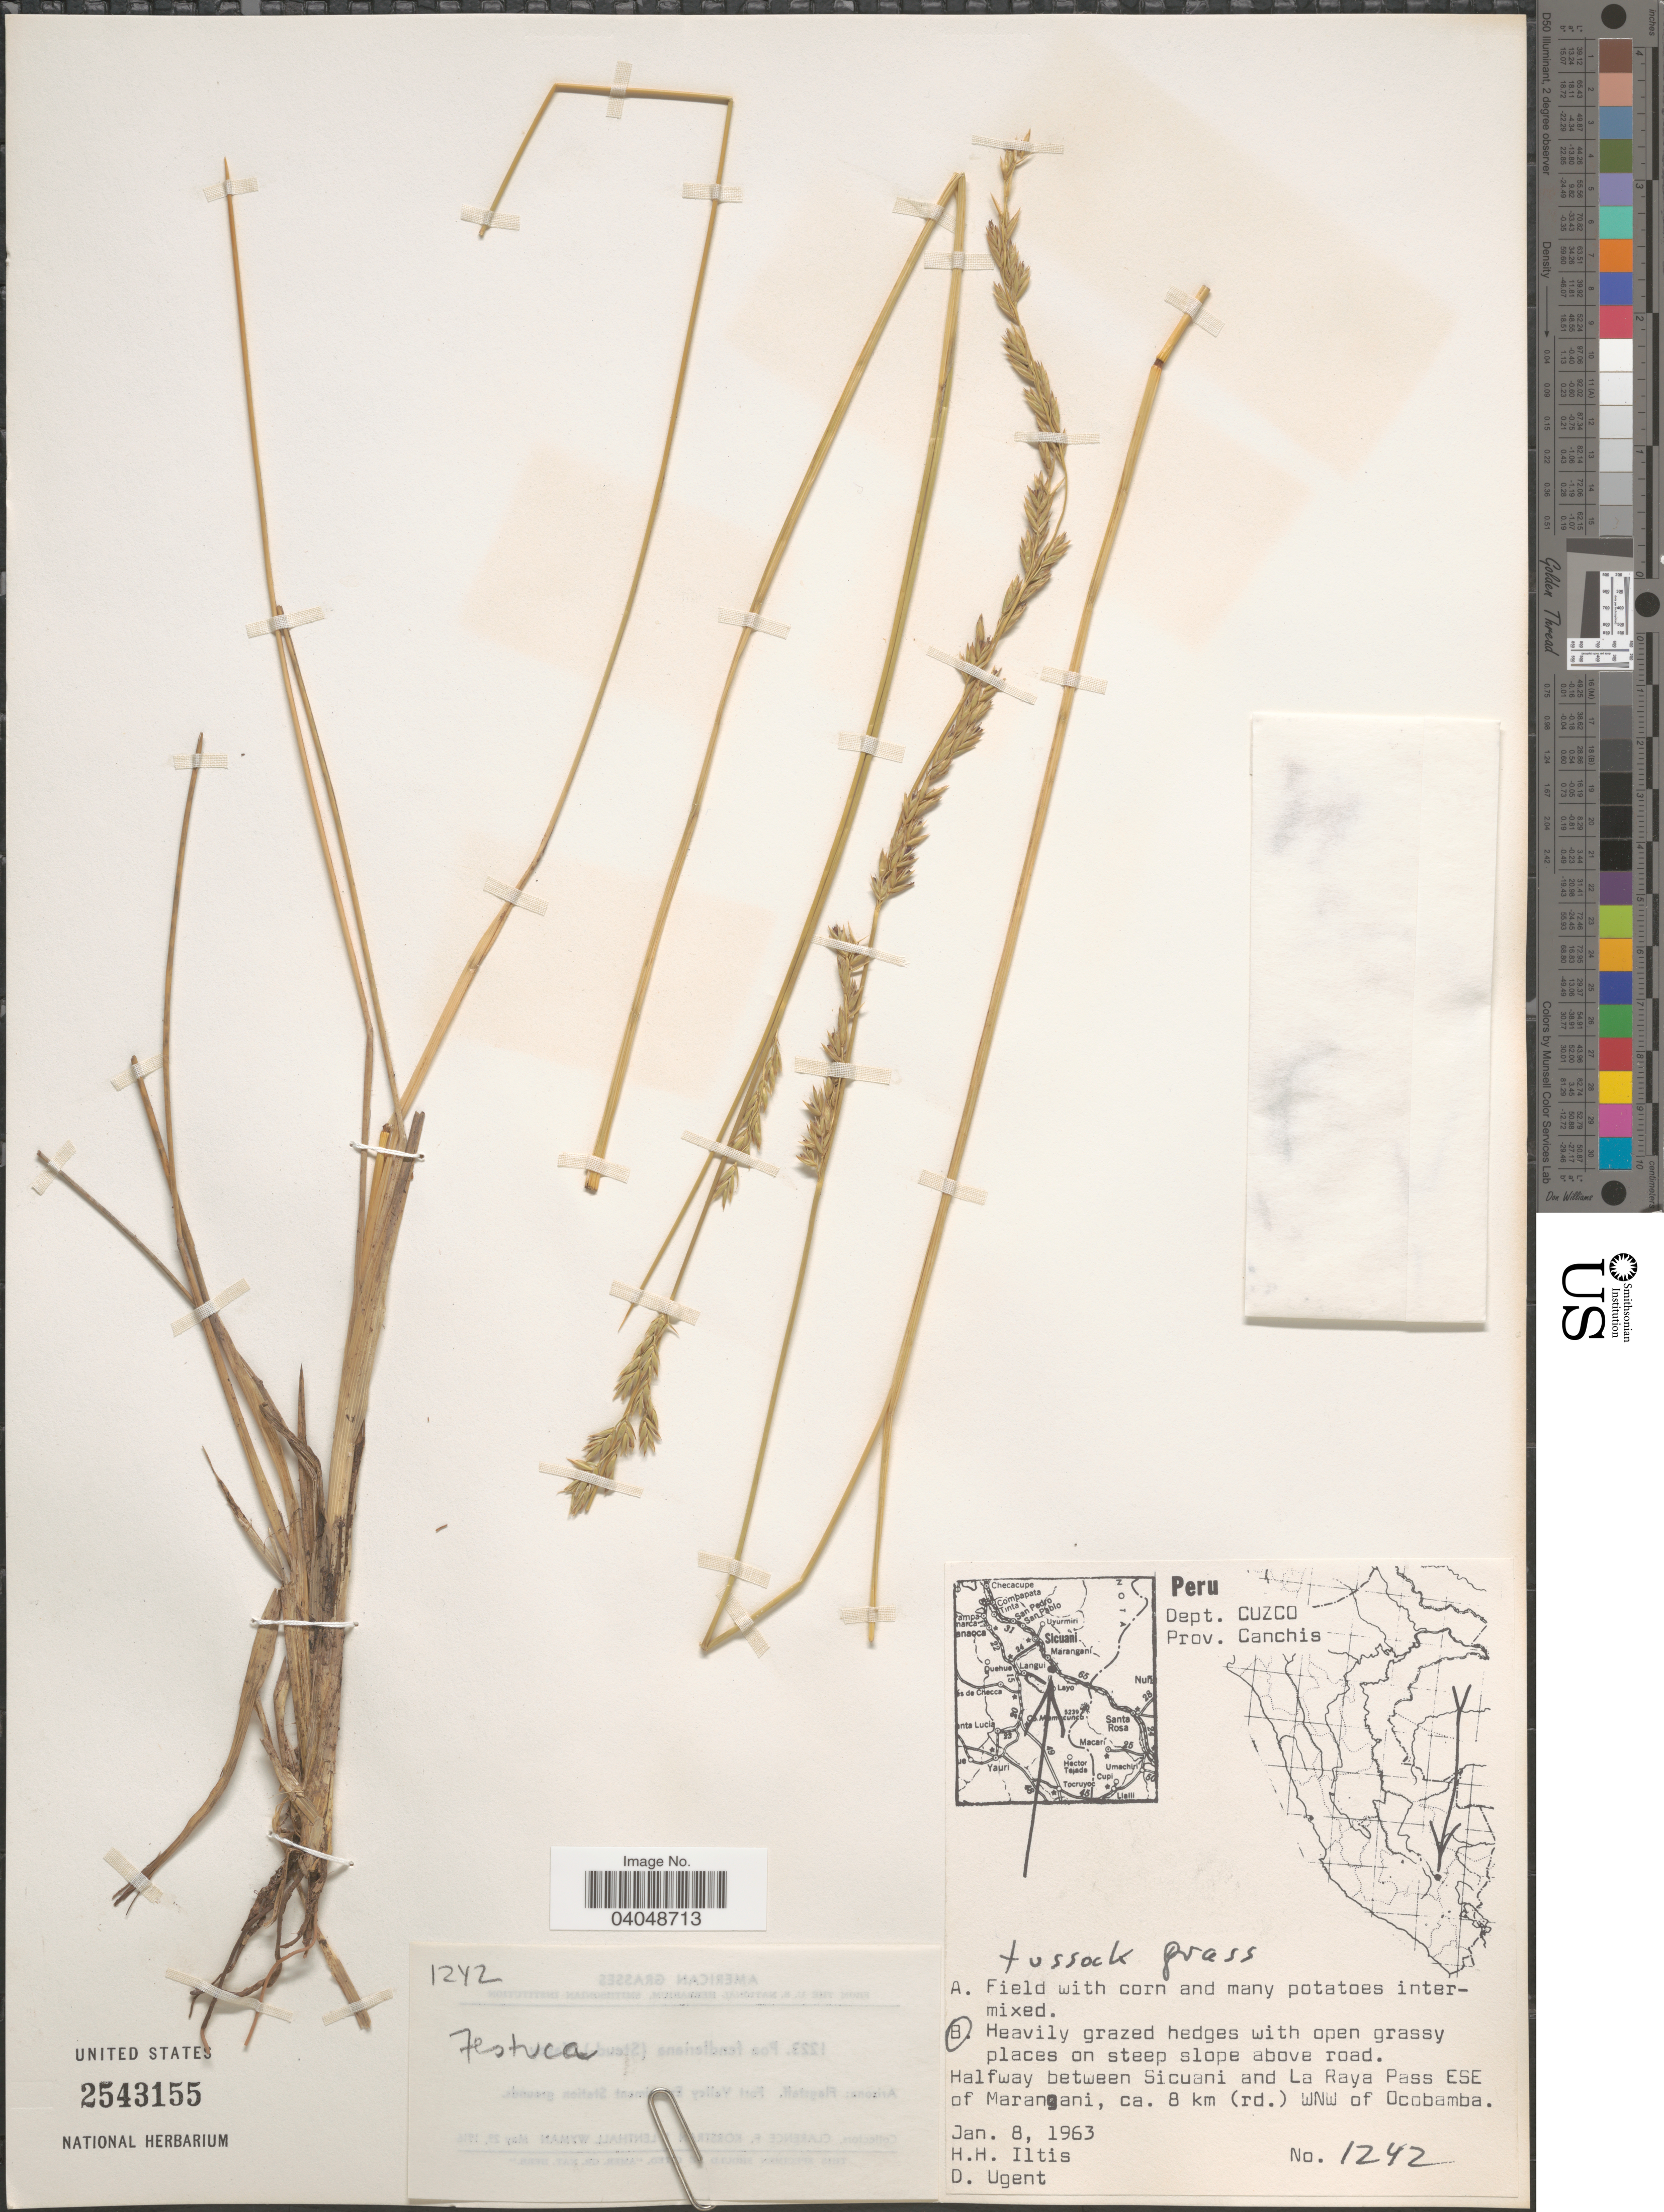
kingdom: Plantae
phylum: Tracheophyta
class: Liliopsida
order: Poales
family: Poaceae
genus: Festuca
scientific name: Festuca sp.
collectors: H. H. Iltis & D. Ugent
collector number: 1242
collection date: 1963-01-08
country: Peru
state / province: Cusco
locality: Dept. Cuzco. Prov. Canchis. Halfway between Sicuani and La Raya Pass ESE of Marangani, ca. 8 km (rd.) WNW of Ocobamba.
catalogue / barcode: US 2543155